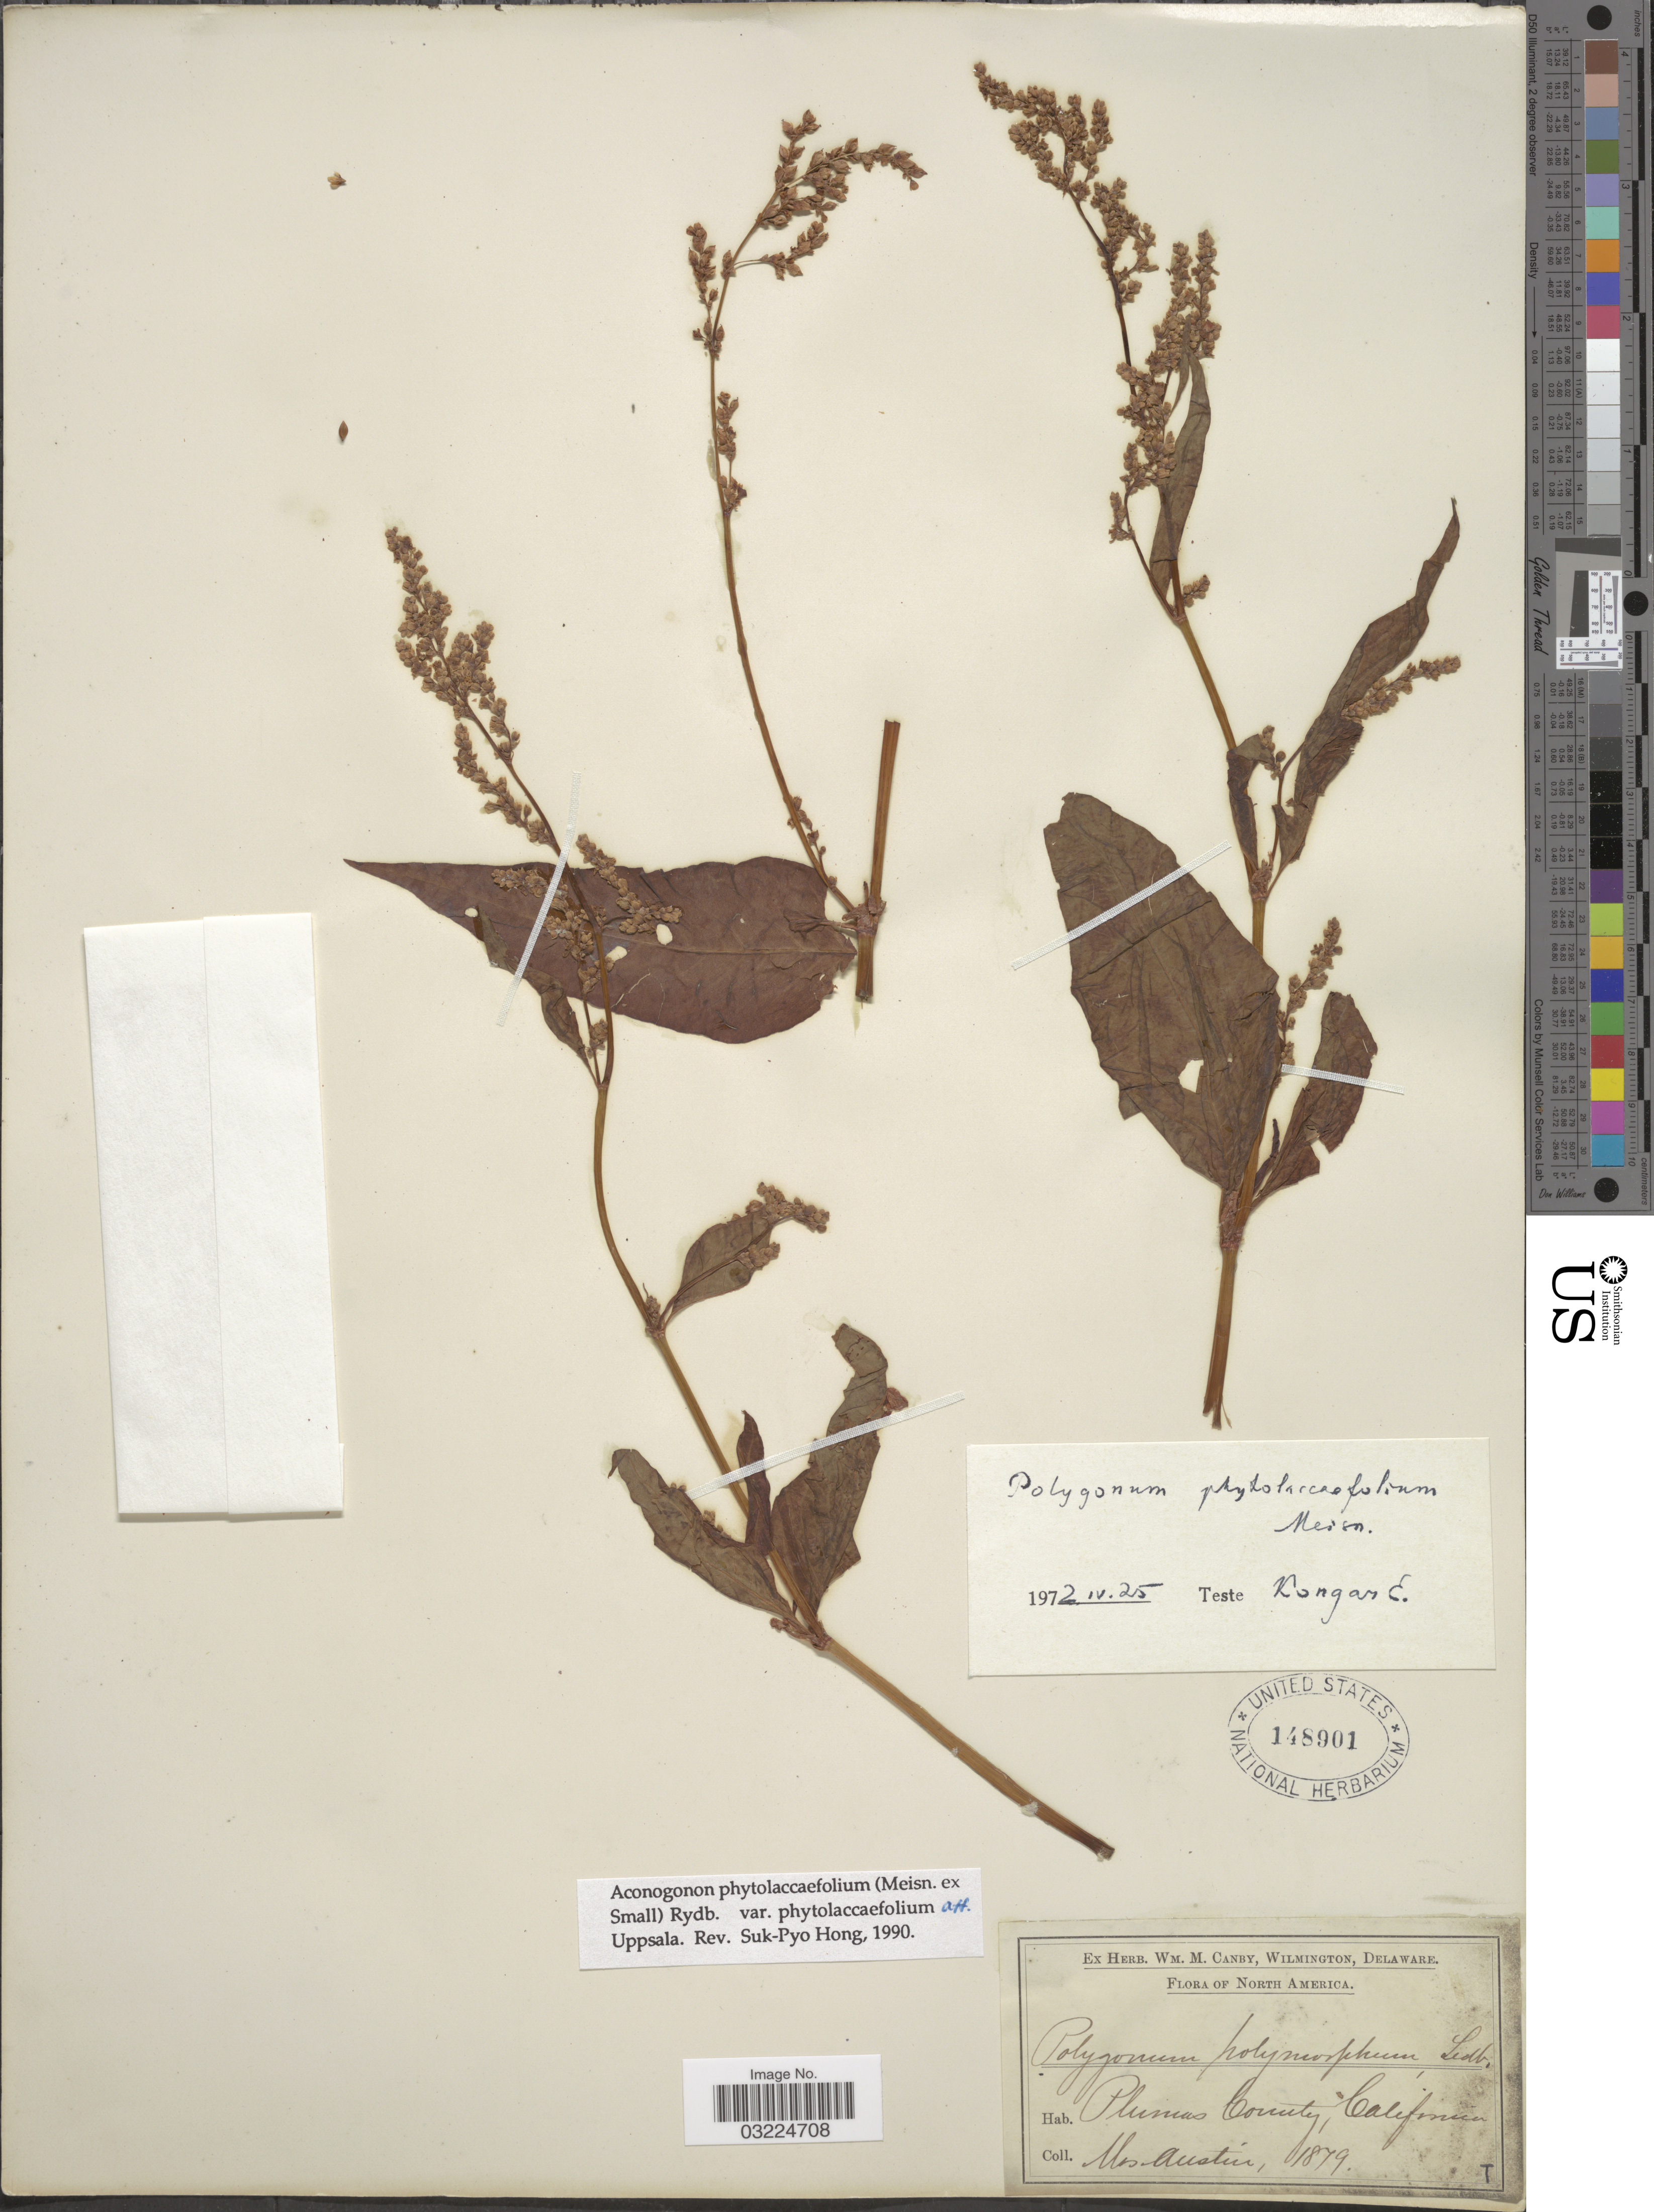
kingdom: Plantae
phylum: Tracheophyta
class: Magnoliopsida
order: Caryophyllales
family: Polygonaceae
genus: Koenigia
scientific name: Koenigia phytolaccifolia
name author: (Meisn. ex Small) T.M. Schust. & Reveal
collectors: Austin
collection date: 1879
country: United States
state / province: California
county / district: Plumas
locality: Plumas County.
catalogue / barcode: US 148901